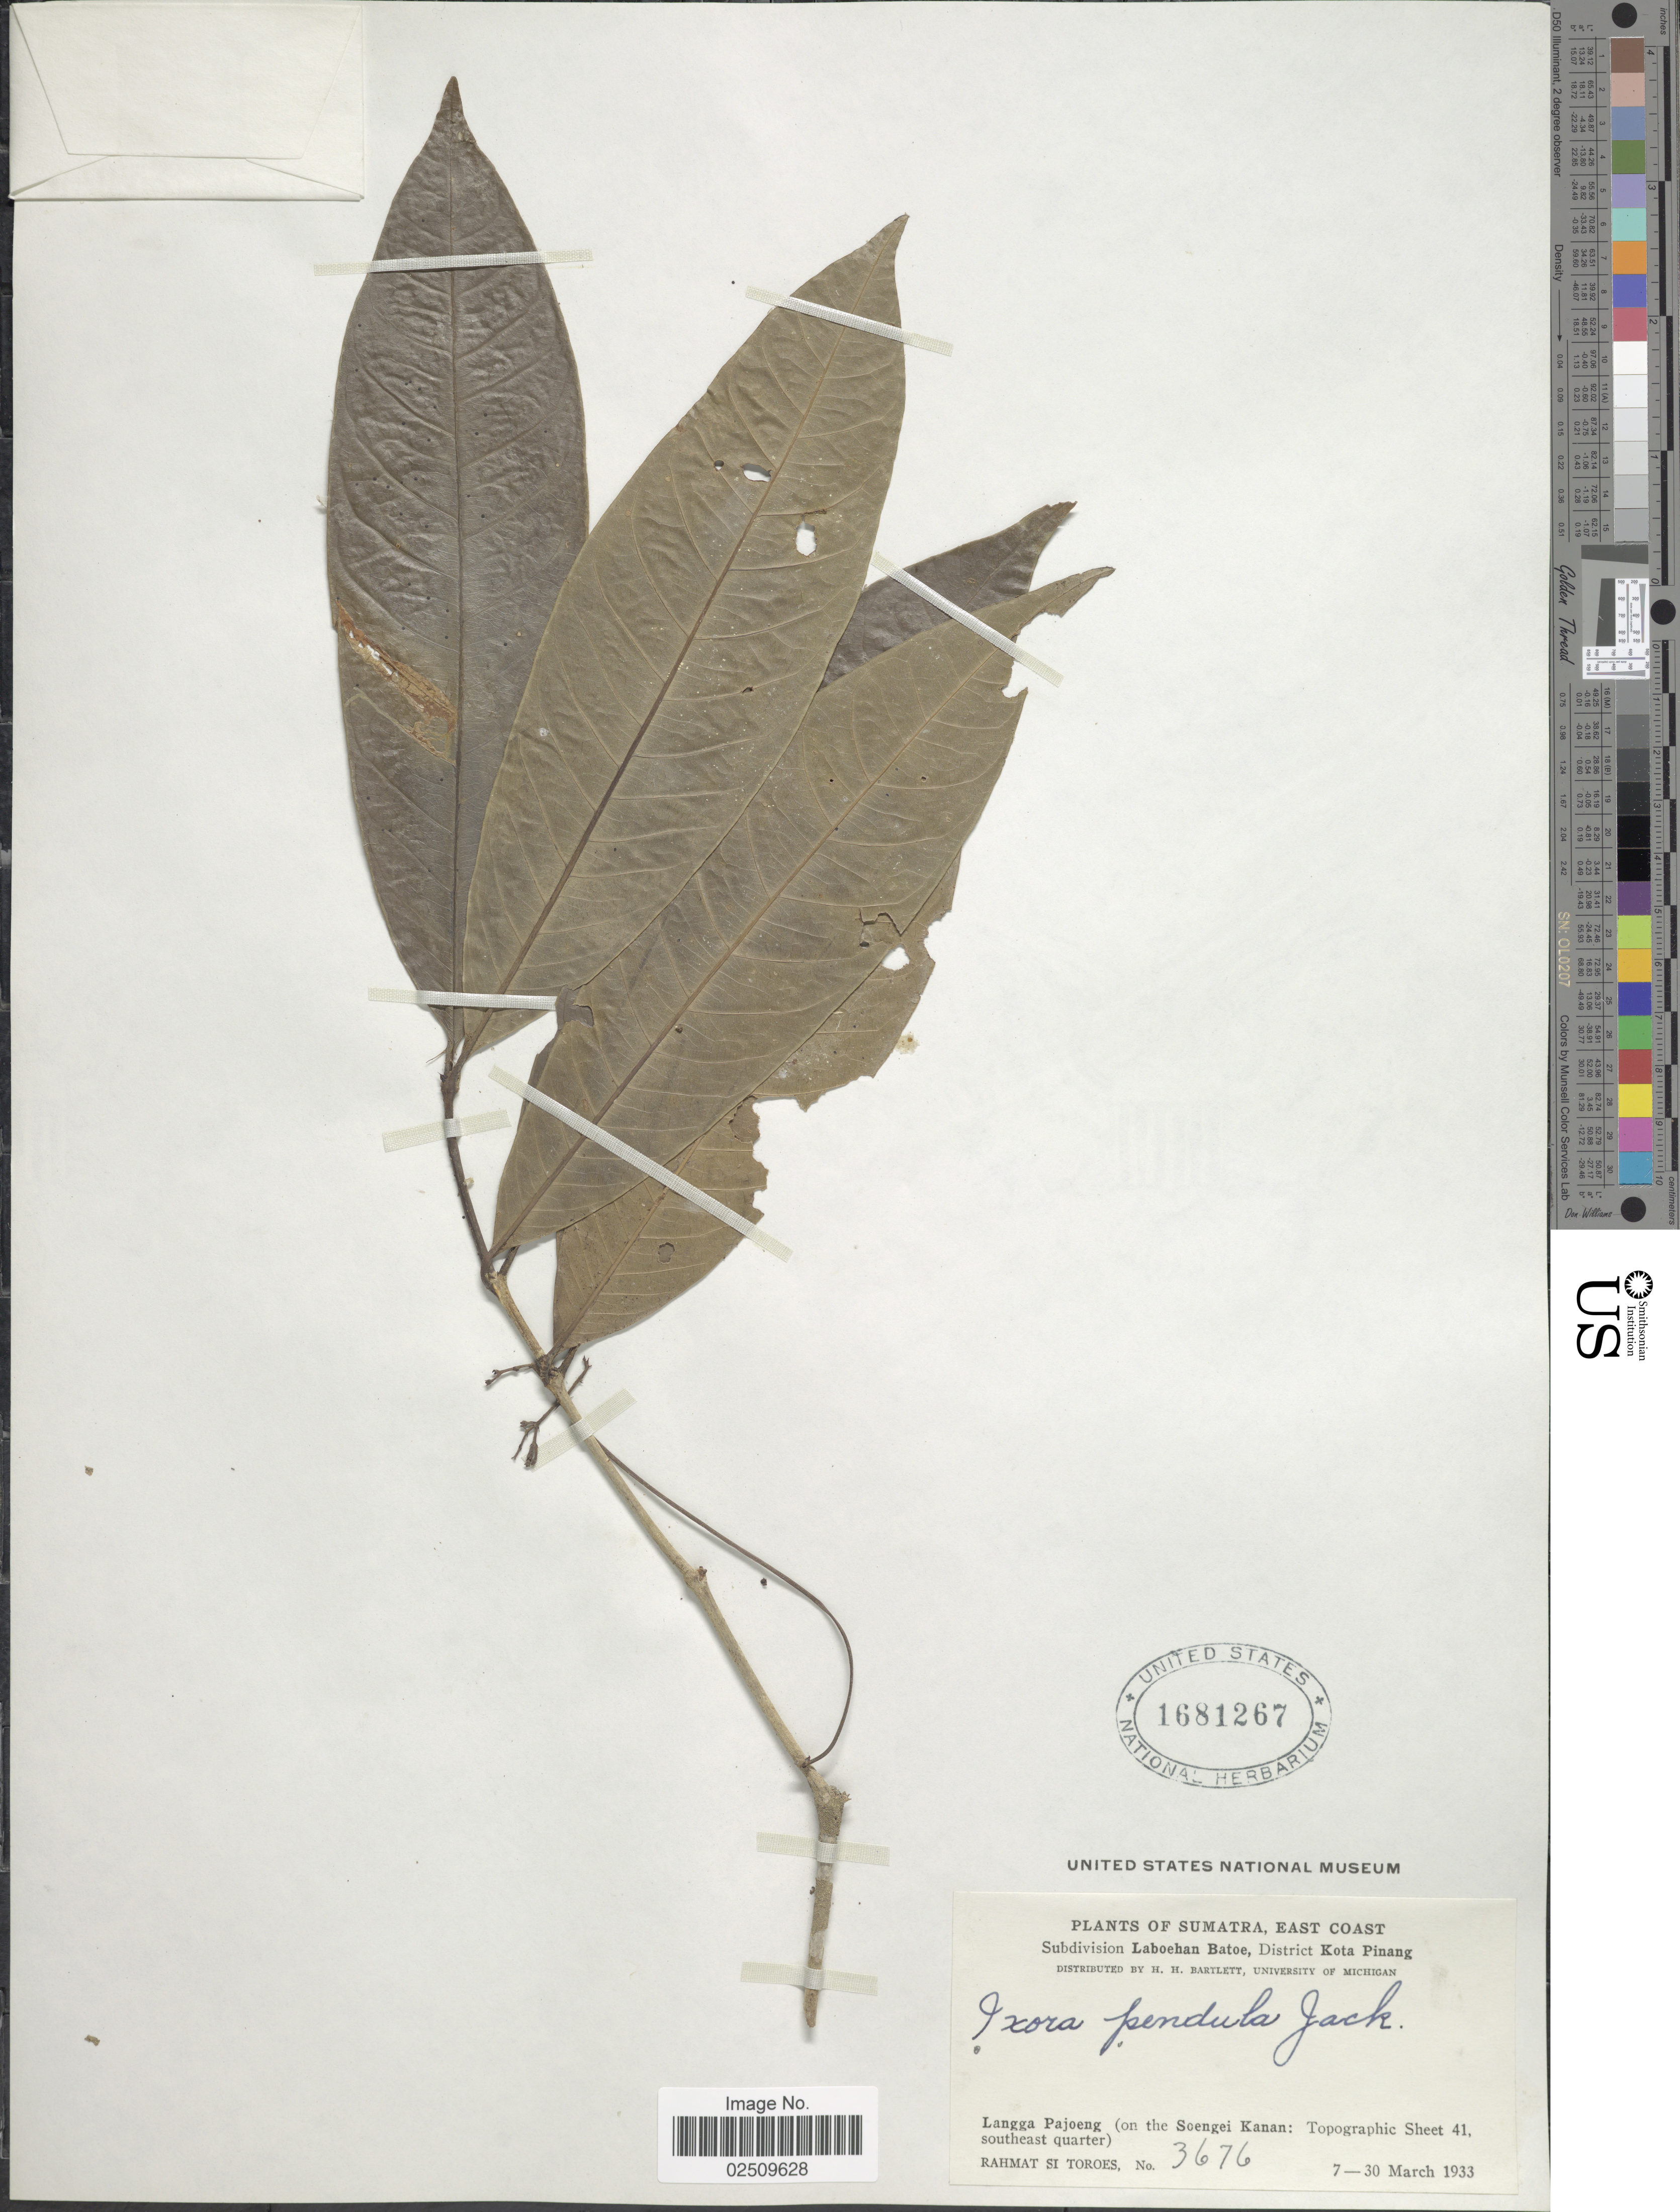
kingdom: Plantae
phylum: Tracheophyta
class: Magnoliopsida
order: Gentianales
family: Rubiaceae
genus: Ixora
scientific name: Ixora pendula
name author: Jack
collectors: Rahmat Si Boeea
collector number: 3676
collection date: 1933-03-07/1933-03-30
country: Indonesia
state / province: Sumatra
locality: East Coast, Subdivision Laboehan Batoe, District Kota Pinang, Langga Pajoeng (on the Soengei Kanan: Topographic Sheet 41, southeast quarter)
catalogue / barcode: US 1681267